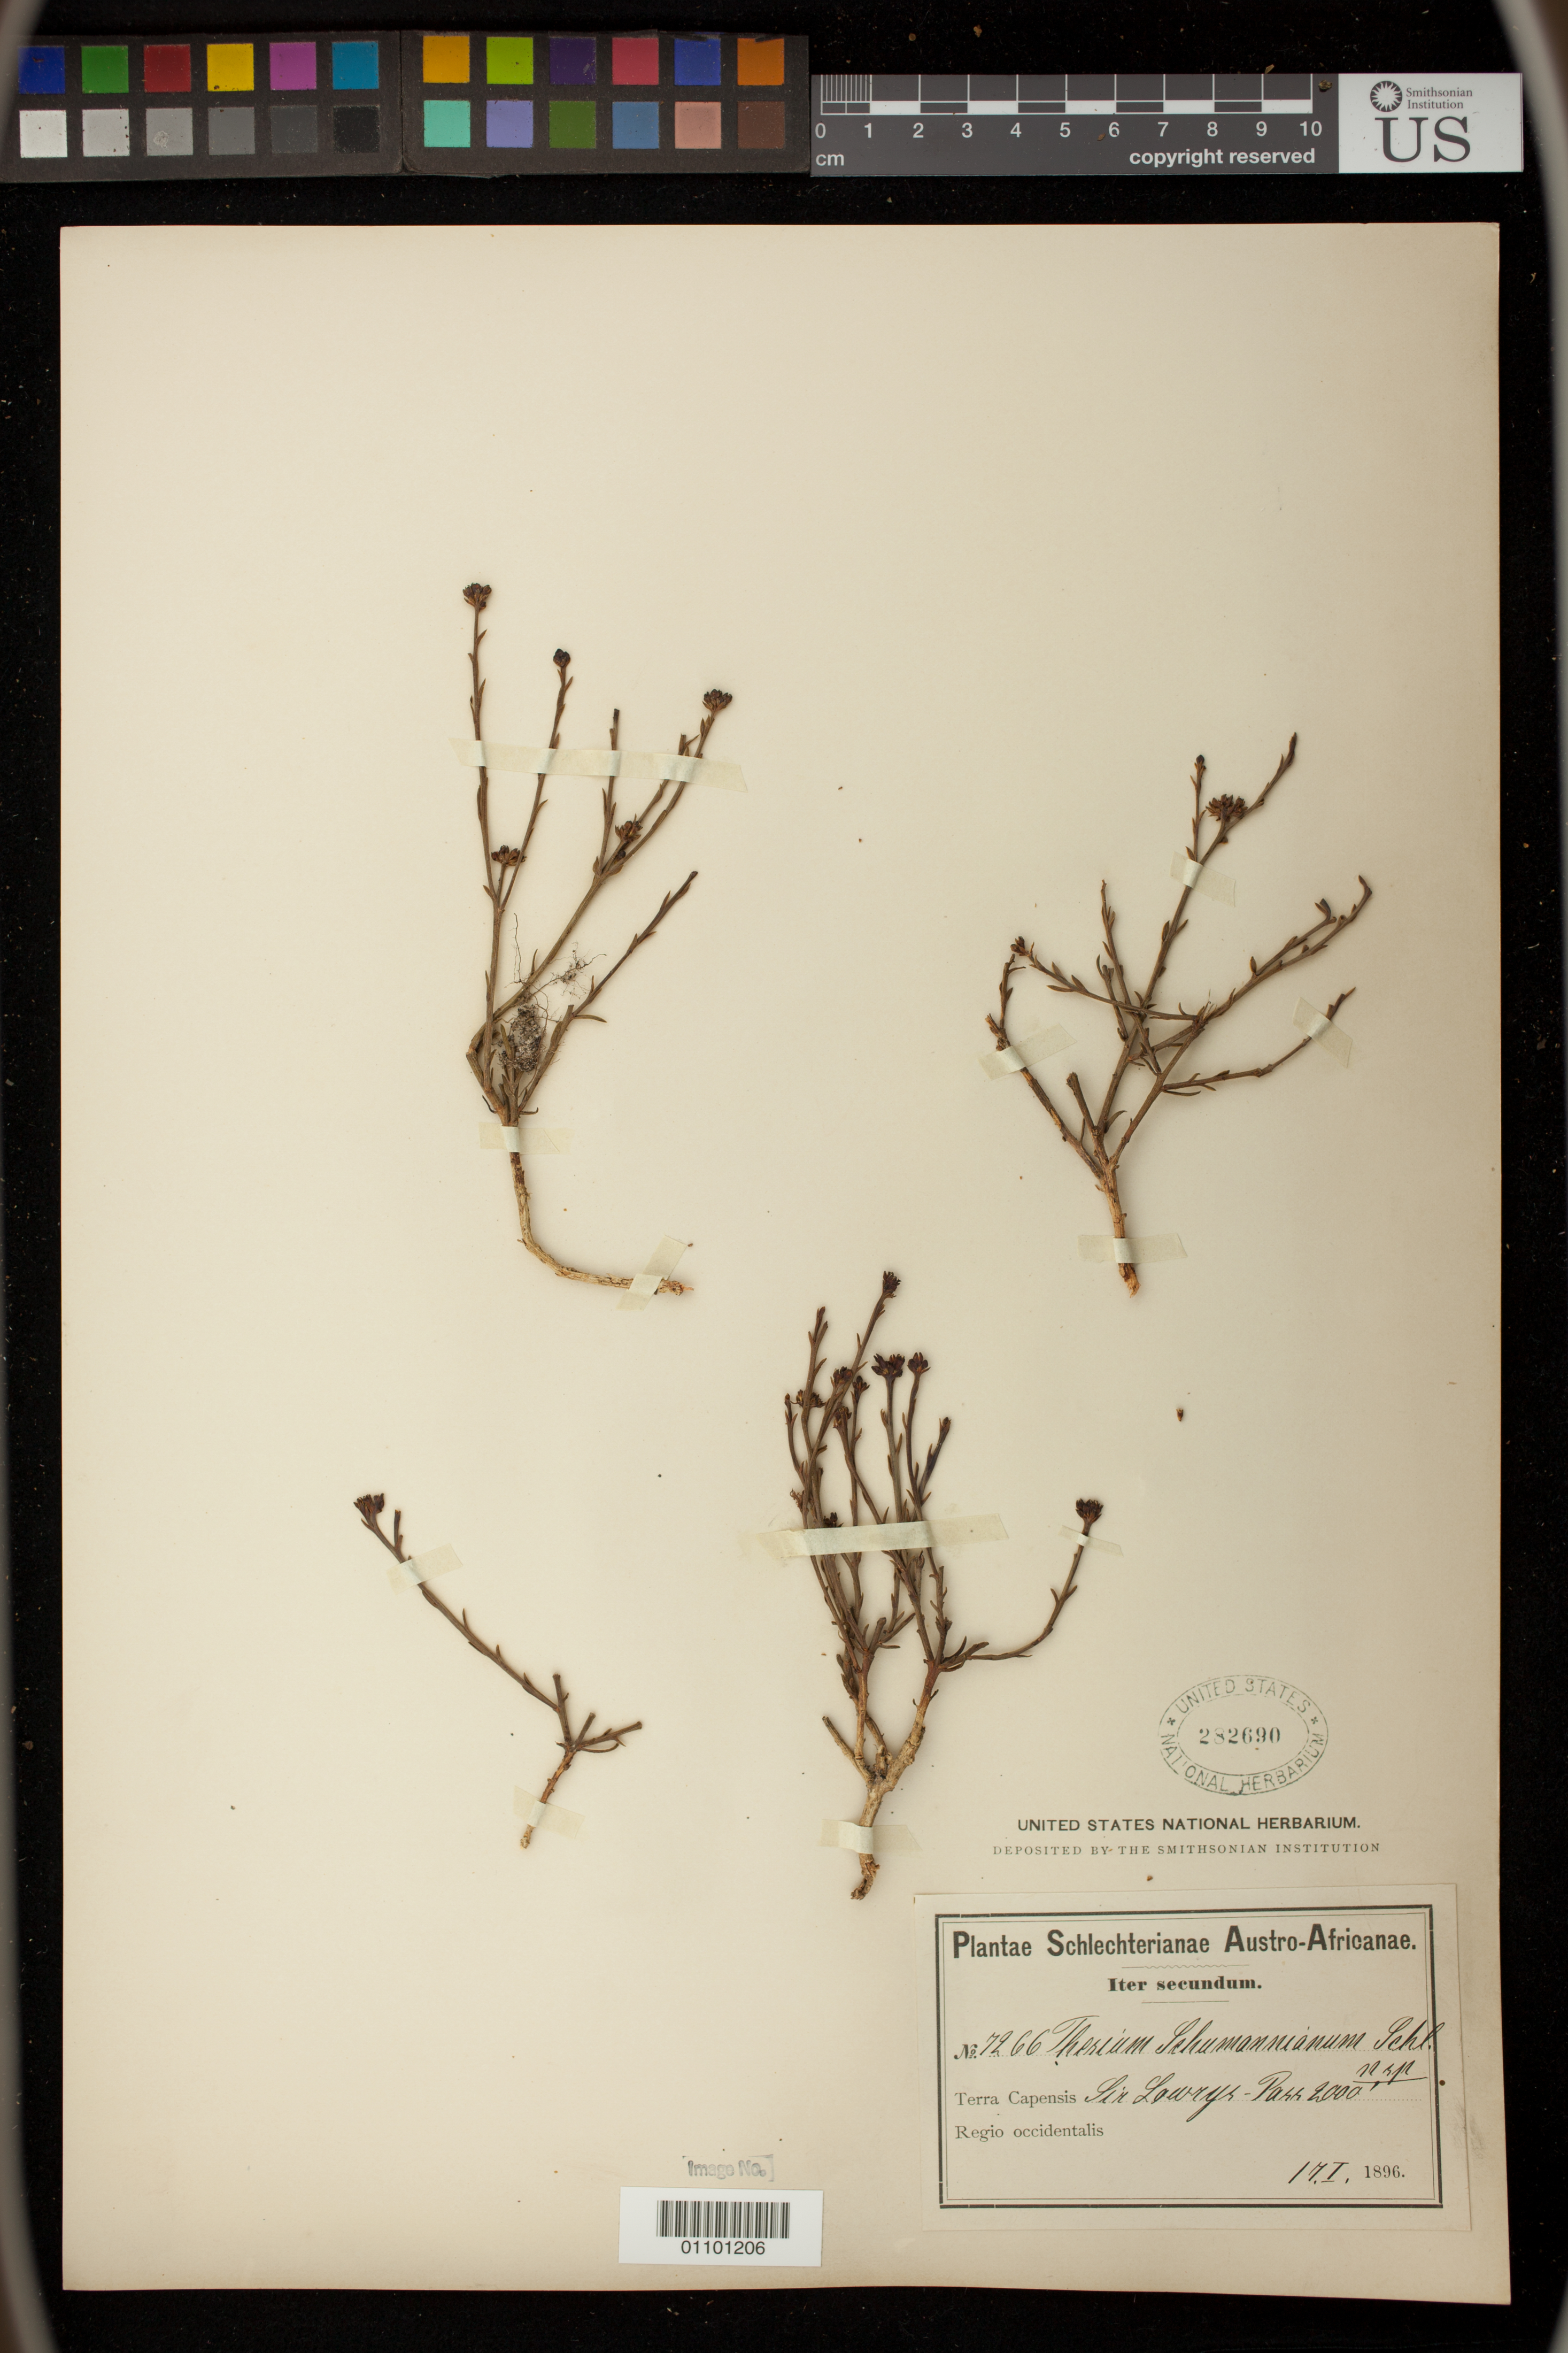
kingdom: Plantae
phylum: Tracheophyta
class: Magnoliopsida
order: Santalales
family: Thesiaceae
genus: Thesium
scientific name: Thesium schumannianum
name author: Schltr.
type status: Isotype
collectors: F. R. R. Schlechter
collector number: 7266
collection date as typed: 17 Jan 1896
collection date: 1896-01-17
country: South Africa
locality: Sir Lowry's Pass.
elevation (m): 610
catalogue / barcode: US 282690